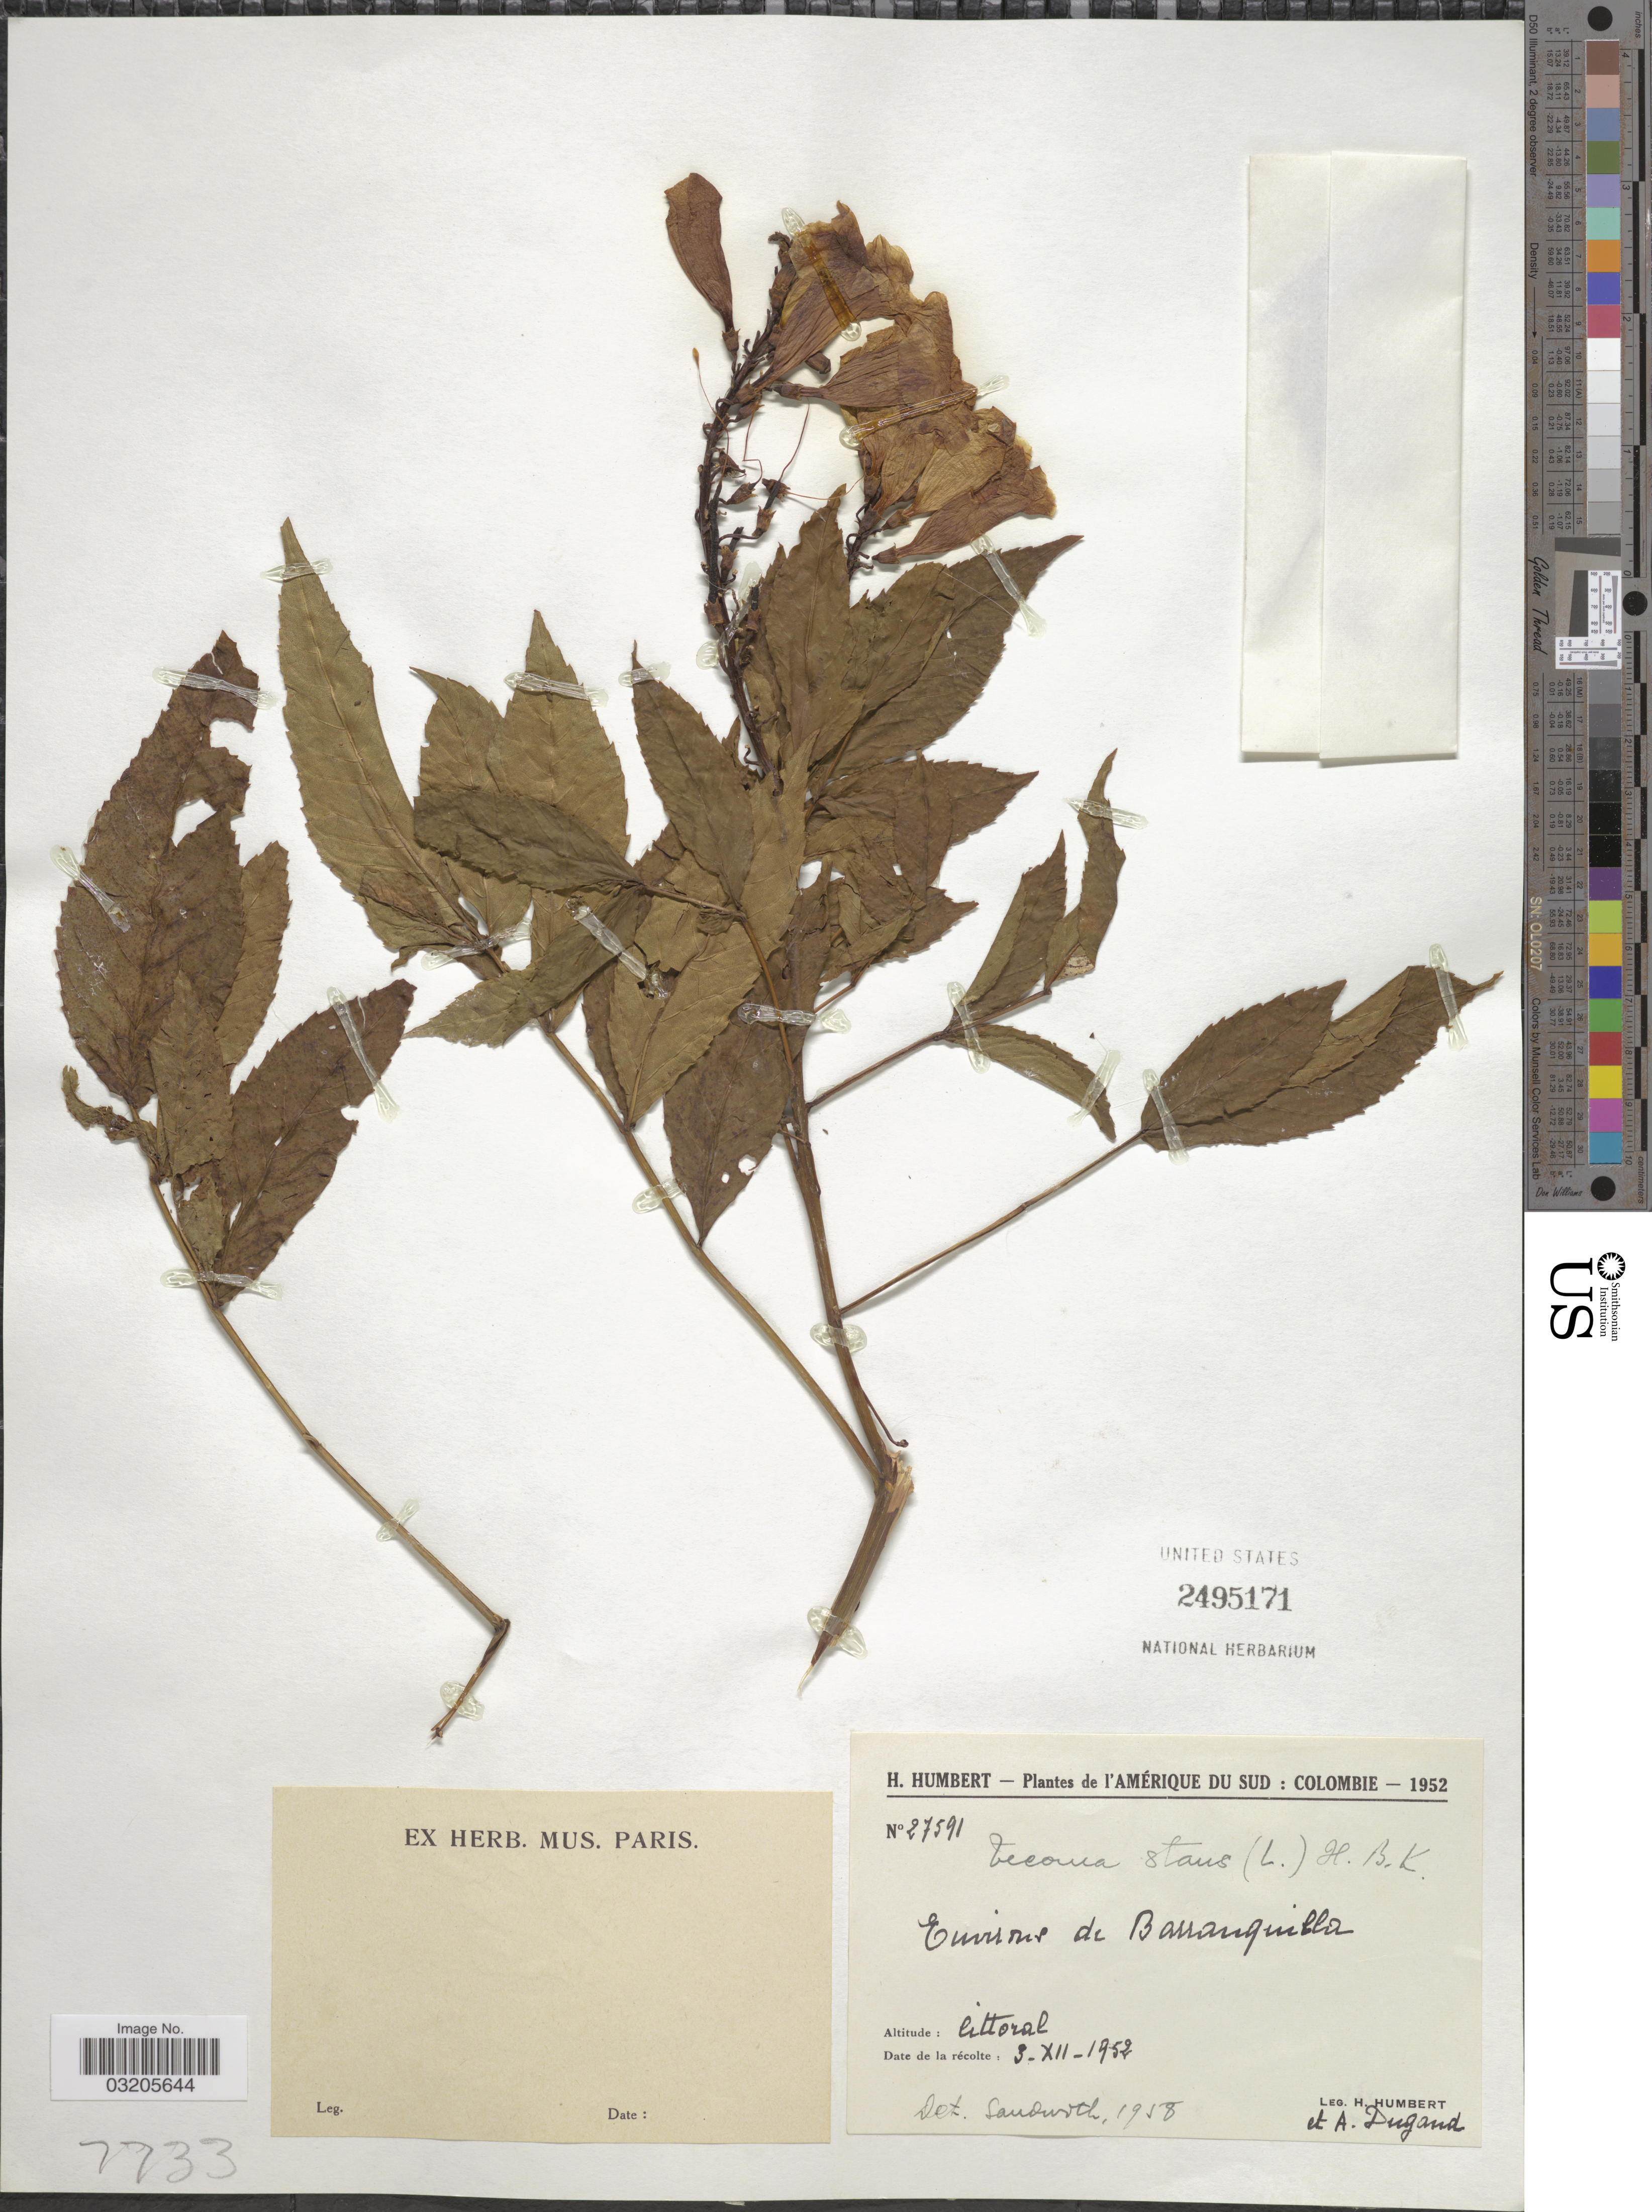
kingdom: Plantae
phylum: Tracheophyta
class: Magnoliopsida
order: Lamiales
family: Bignoniaceae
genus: Tecoma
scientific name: Tecoma stans var. stans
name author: (L.) Juss. ex Kunth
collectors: H. Humbert & A. Dugand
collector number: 27591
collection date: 1952-12-03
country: Colombia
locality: I'Amérique du Sud: Colombie. Environs de Barranquilla.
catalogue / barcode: US 2495171